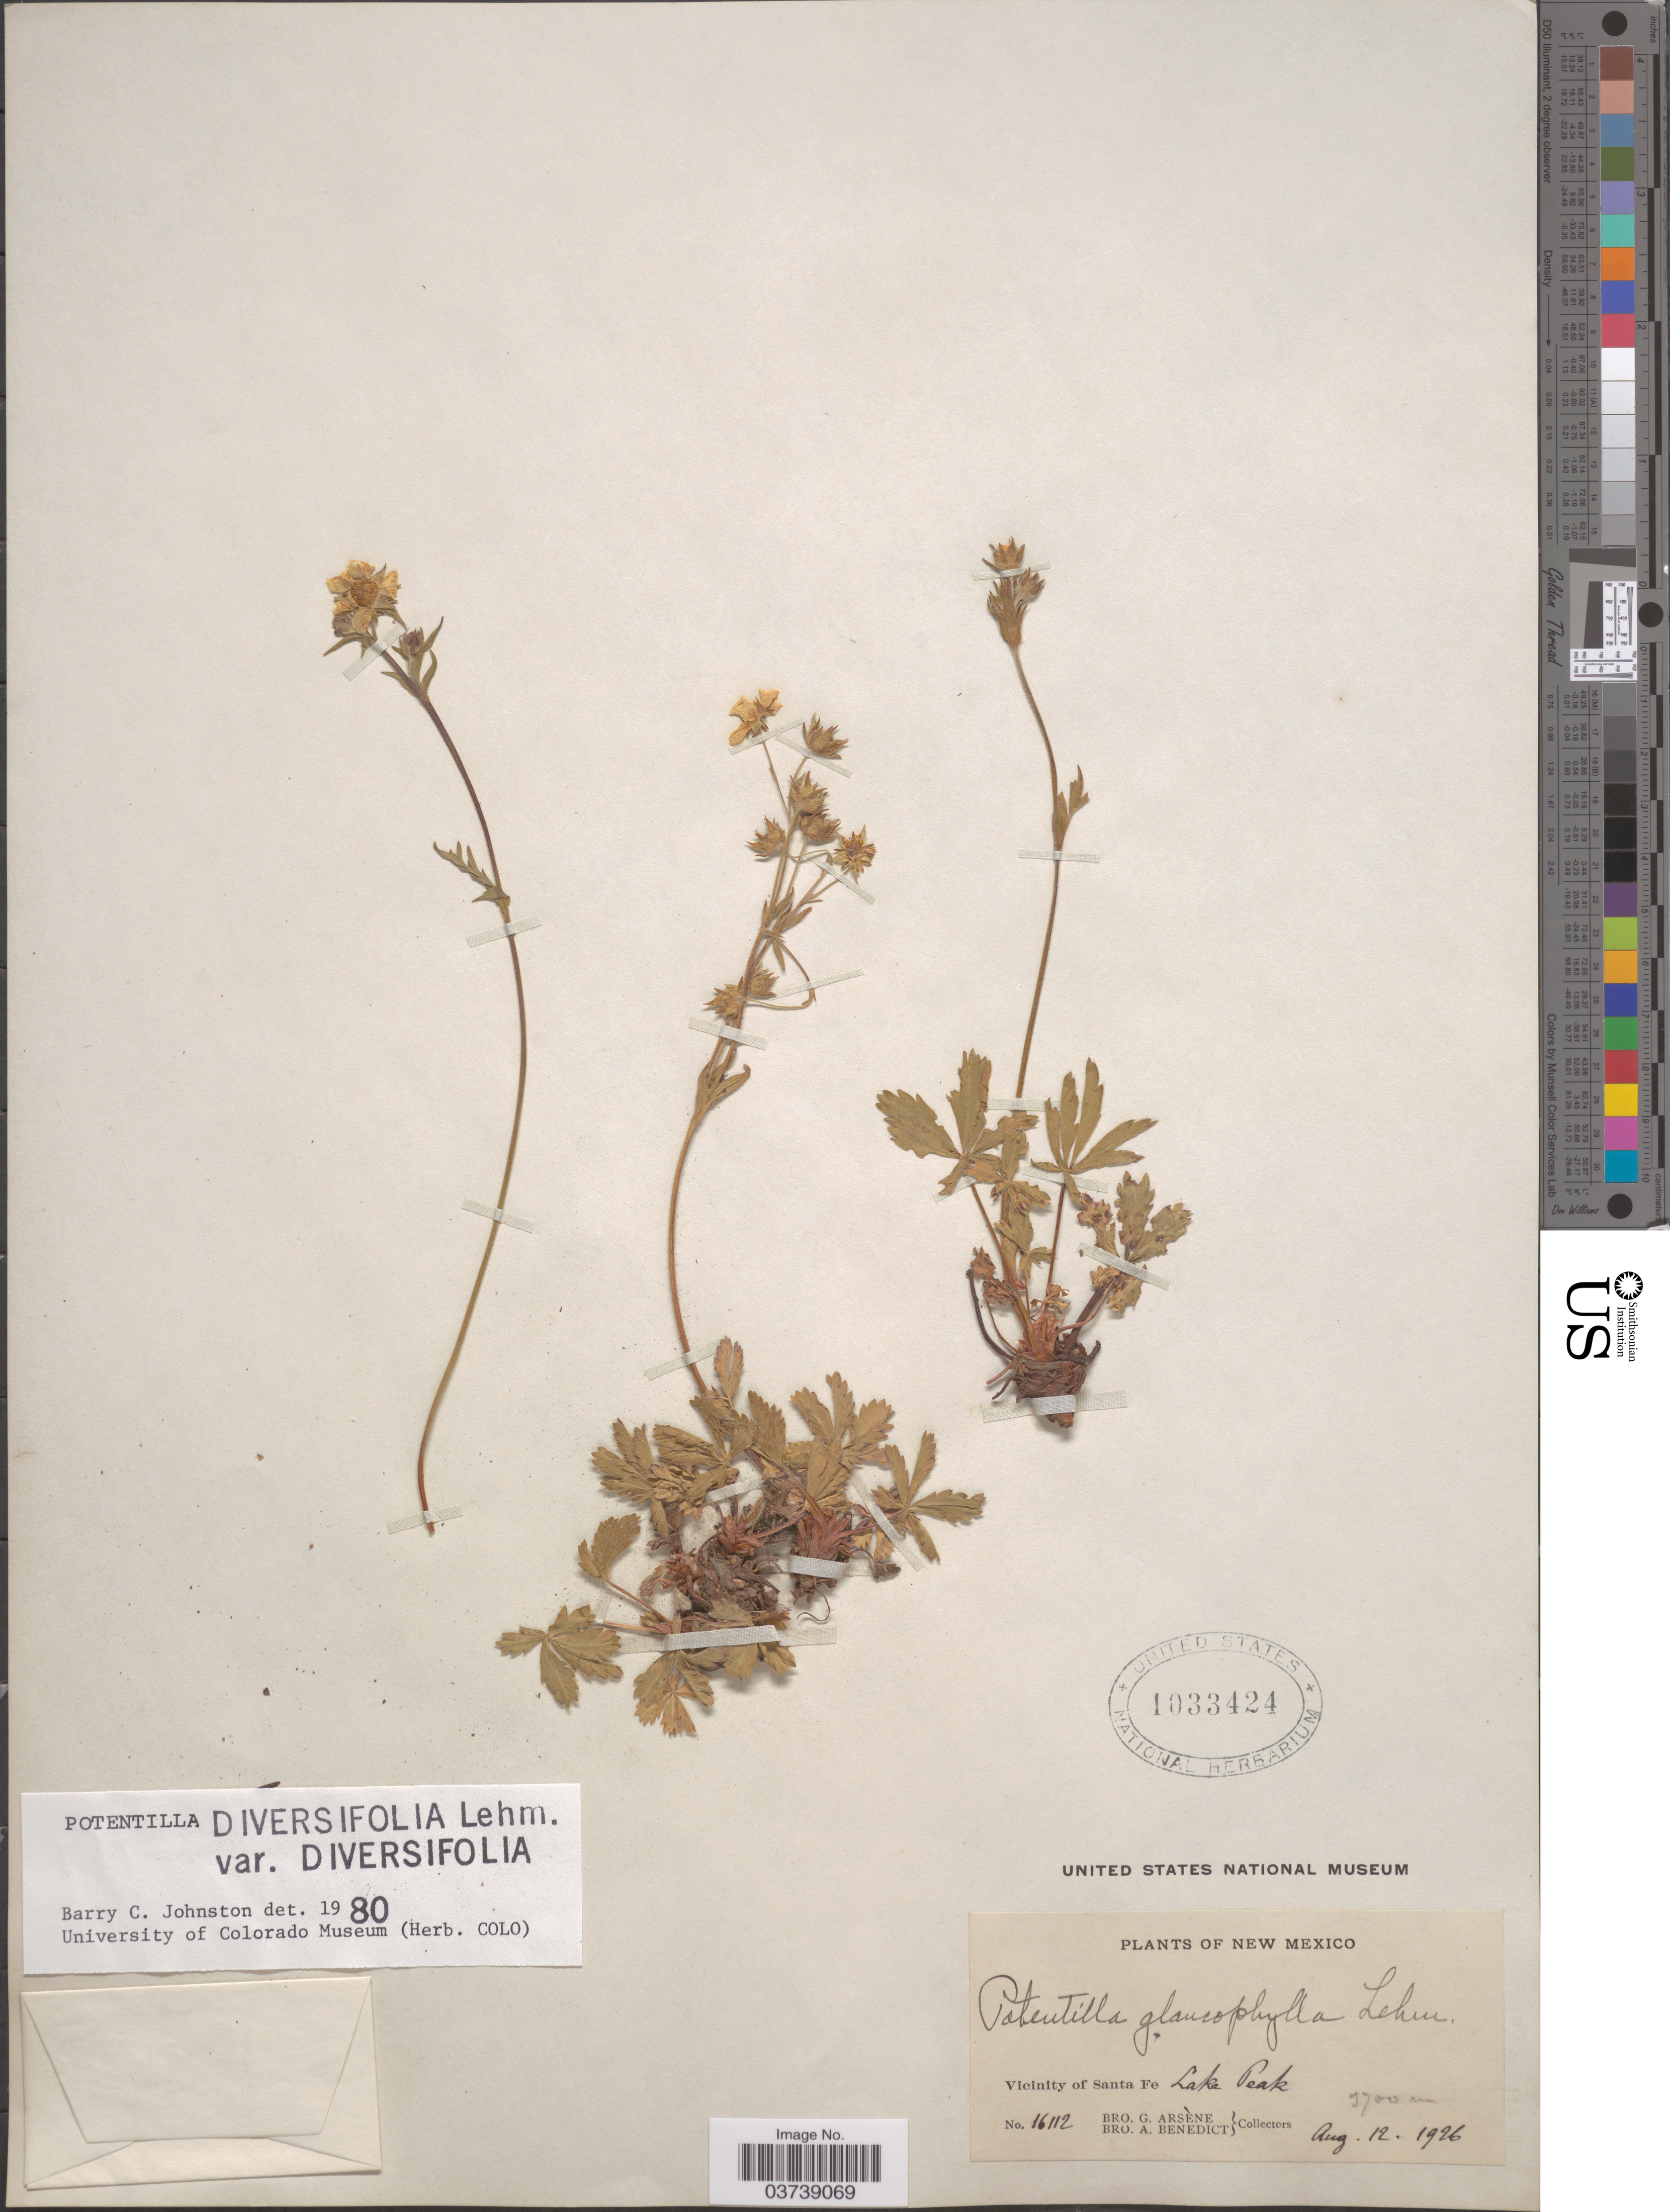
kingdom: Plantae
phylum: Tracheophyta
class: Magnoliopsida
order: Rosales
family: Rosaceae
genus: Potentilla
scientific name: Potentilla diversifolia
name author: Lehm.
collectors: Bro. G. Arsène & Bro. A. Benedict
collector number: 16112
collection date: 1926-08-12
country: United States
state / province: New Mexico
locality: Vicinity of Santa Fe Lake Peak.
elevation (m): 3700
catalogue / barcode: US 1033424